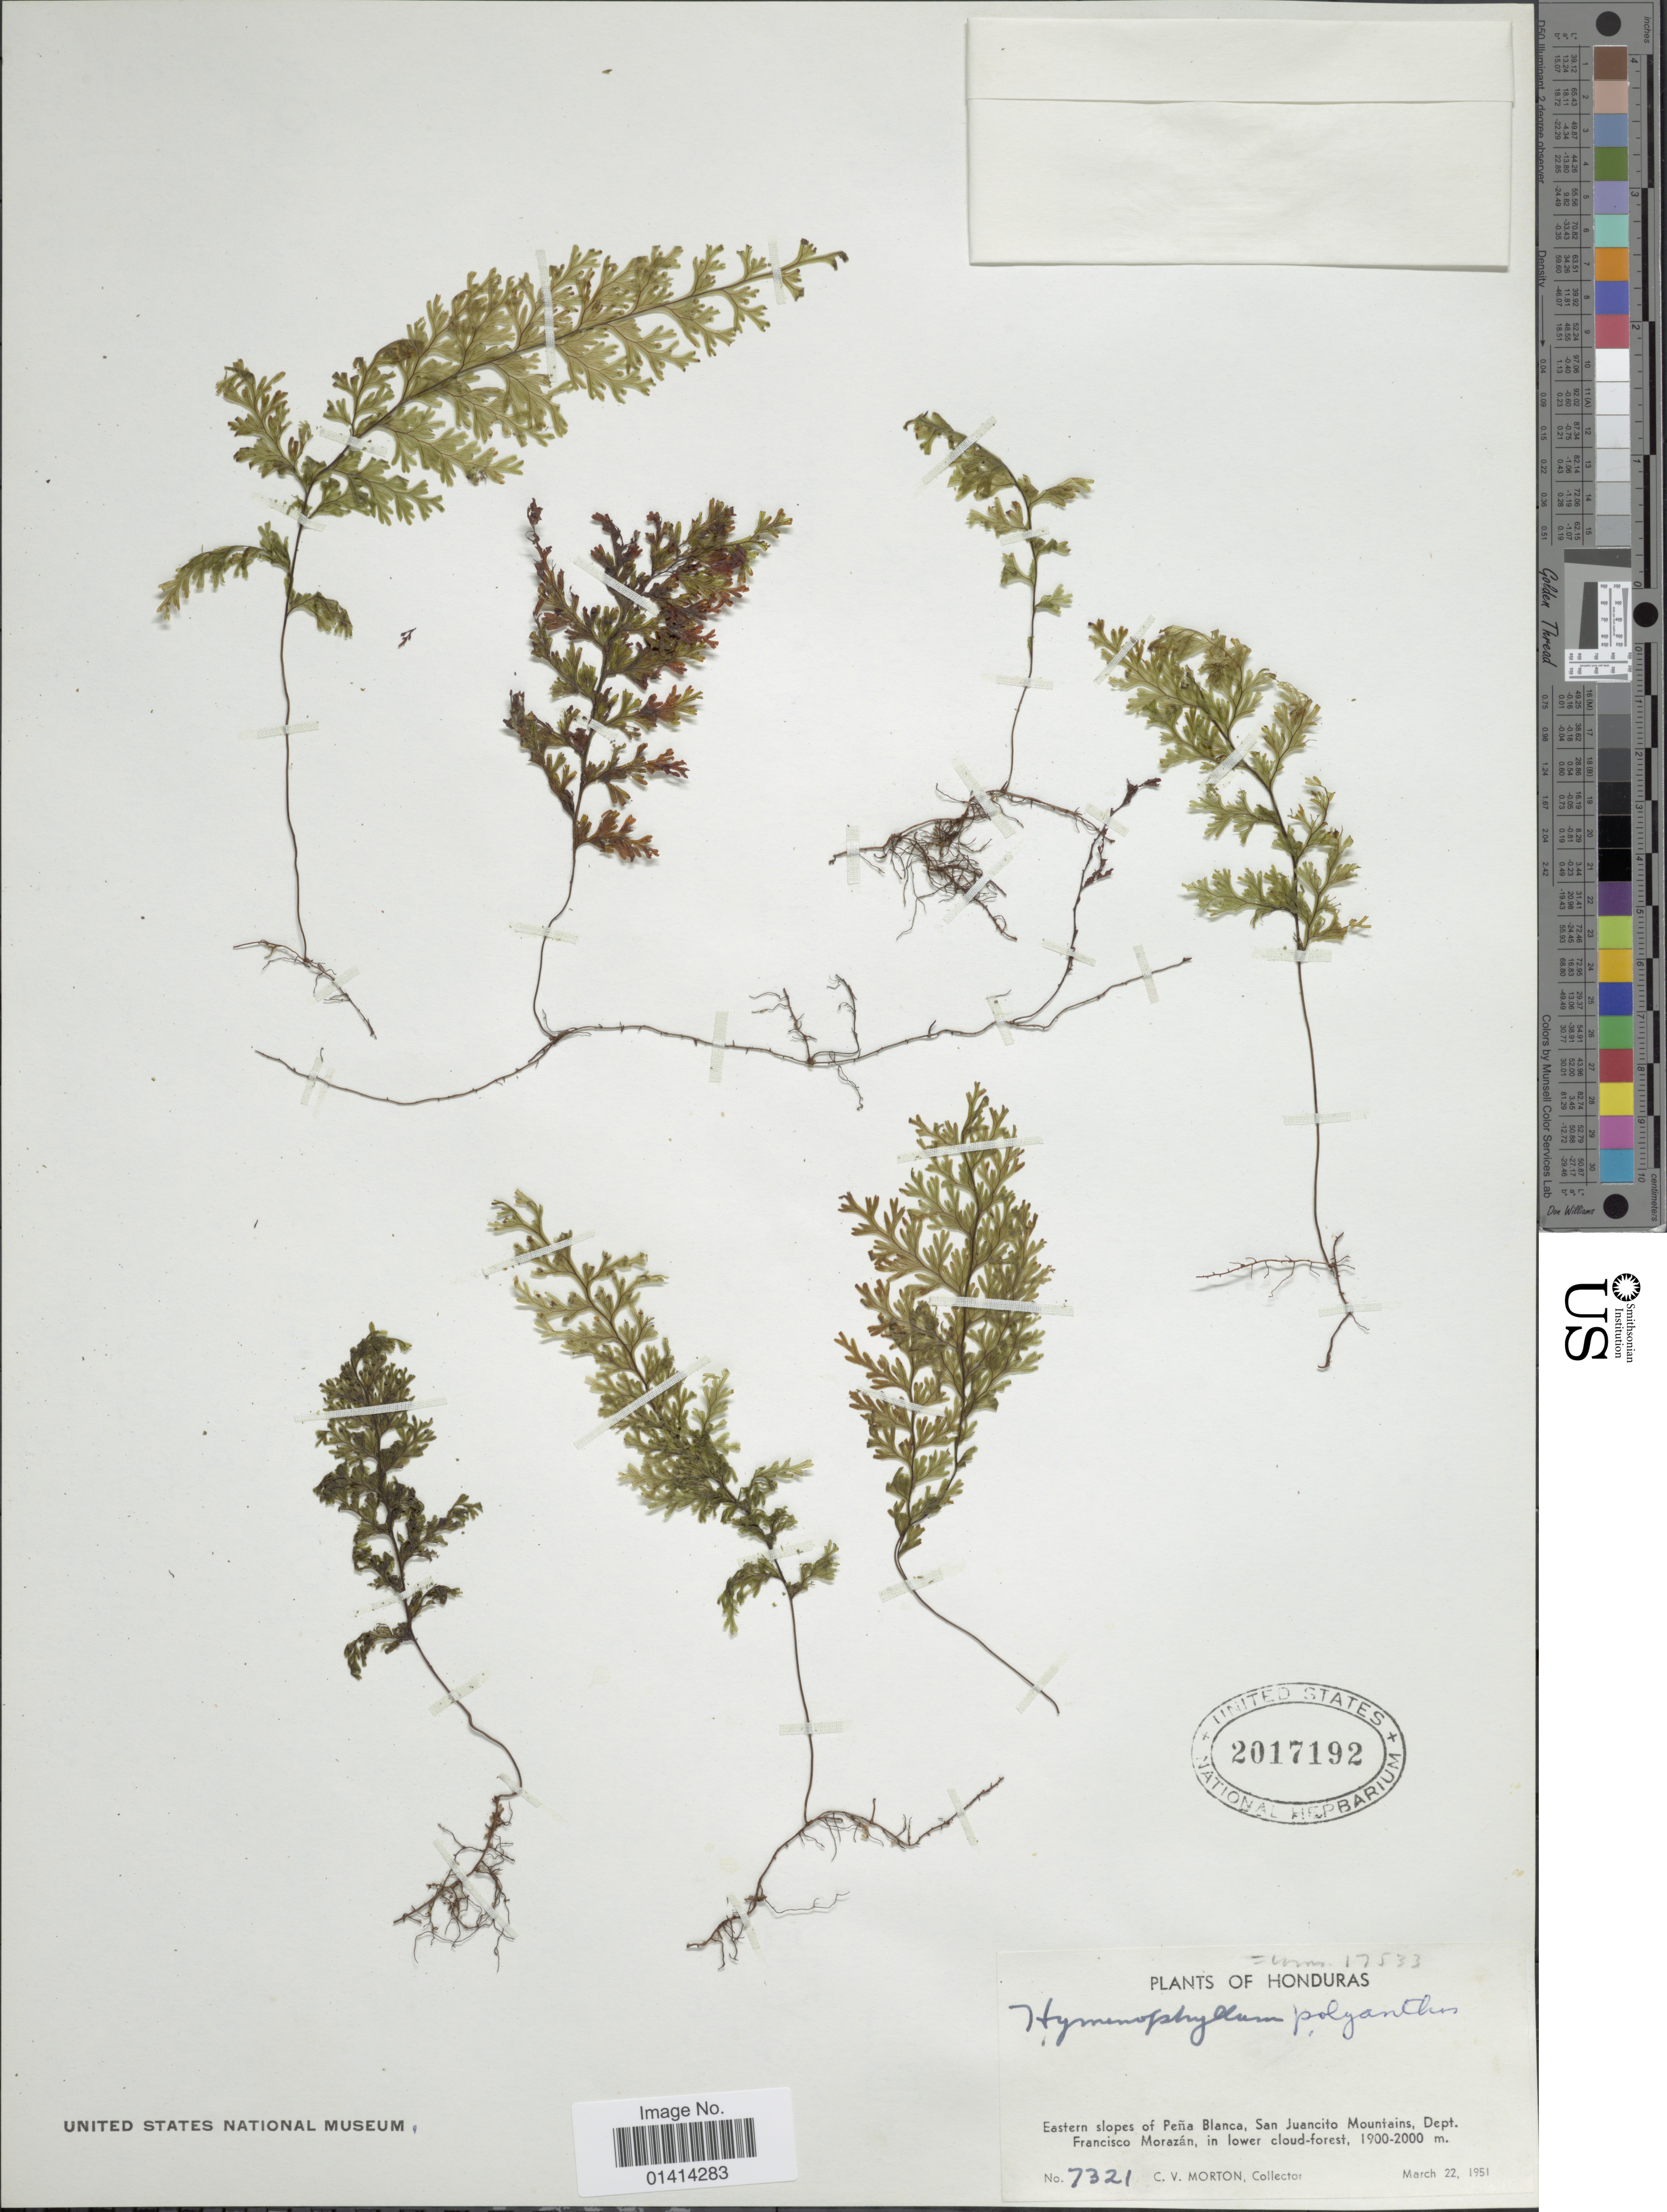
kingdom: Plantae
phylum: Tracheophyta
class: Polypodiopsida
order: Hymenophyllales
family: Hymenophyllaceae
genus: Hymenophyllum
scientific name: Hymenophyllum polyanthos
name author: (Sw.) Sw.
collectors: C. V. Morton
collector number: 7321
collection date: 1951-03-22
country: Honduras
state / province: Fco. Morazán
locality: Eastern slopes of Peña Blanca, San Juancito Mountains, Dept Francisco Morazán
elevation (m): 1900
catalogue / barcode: US 2017192